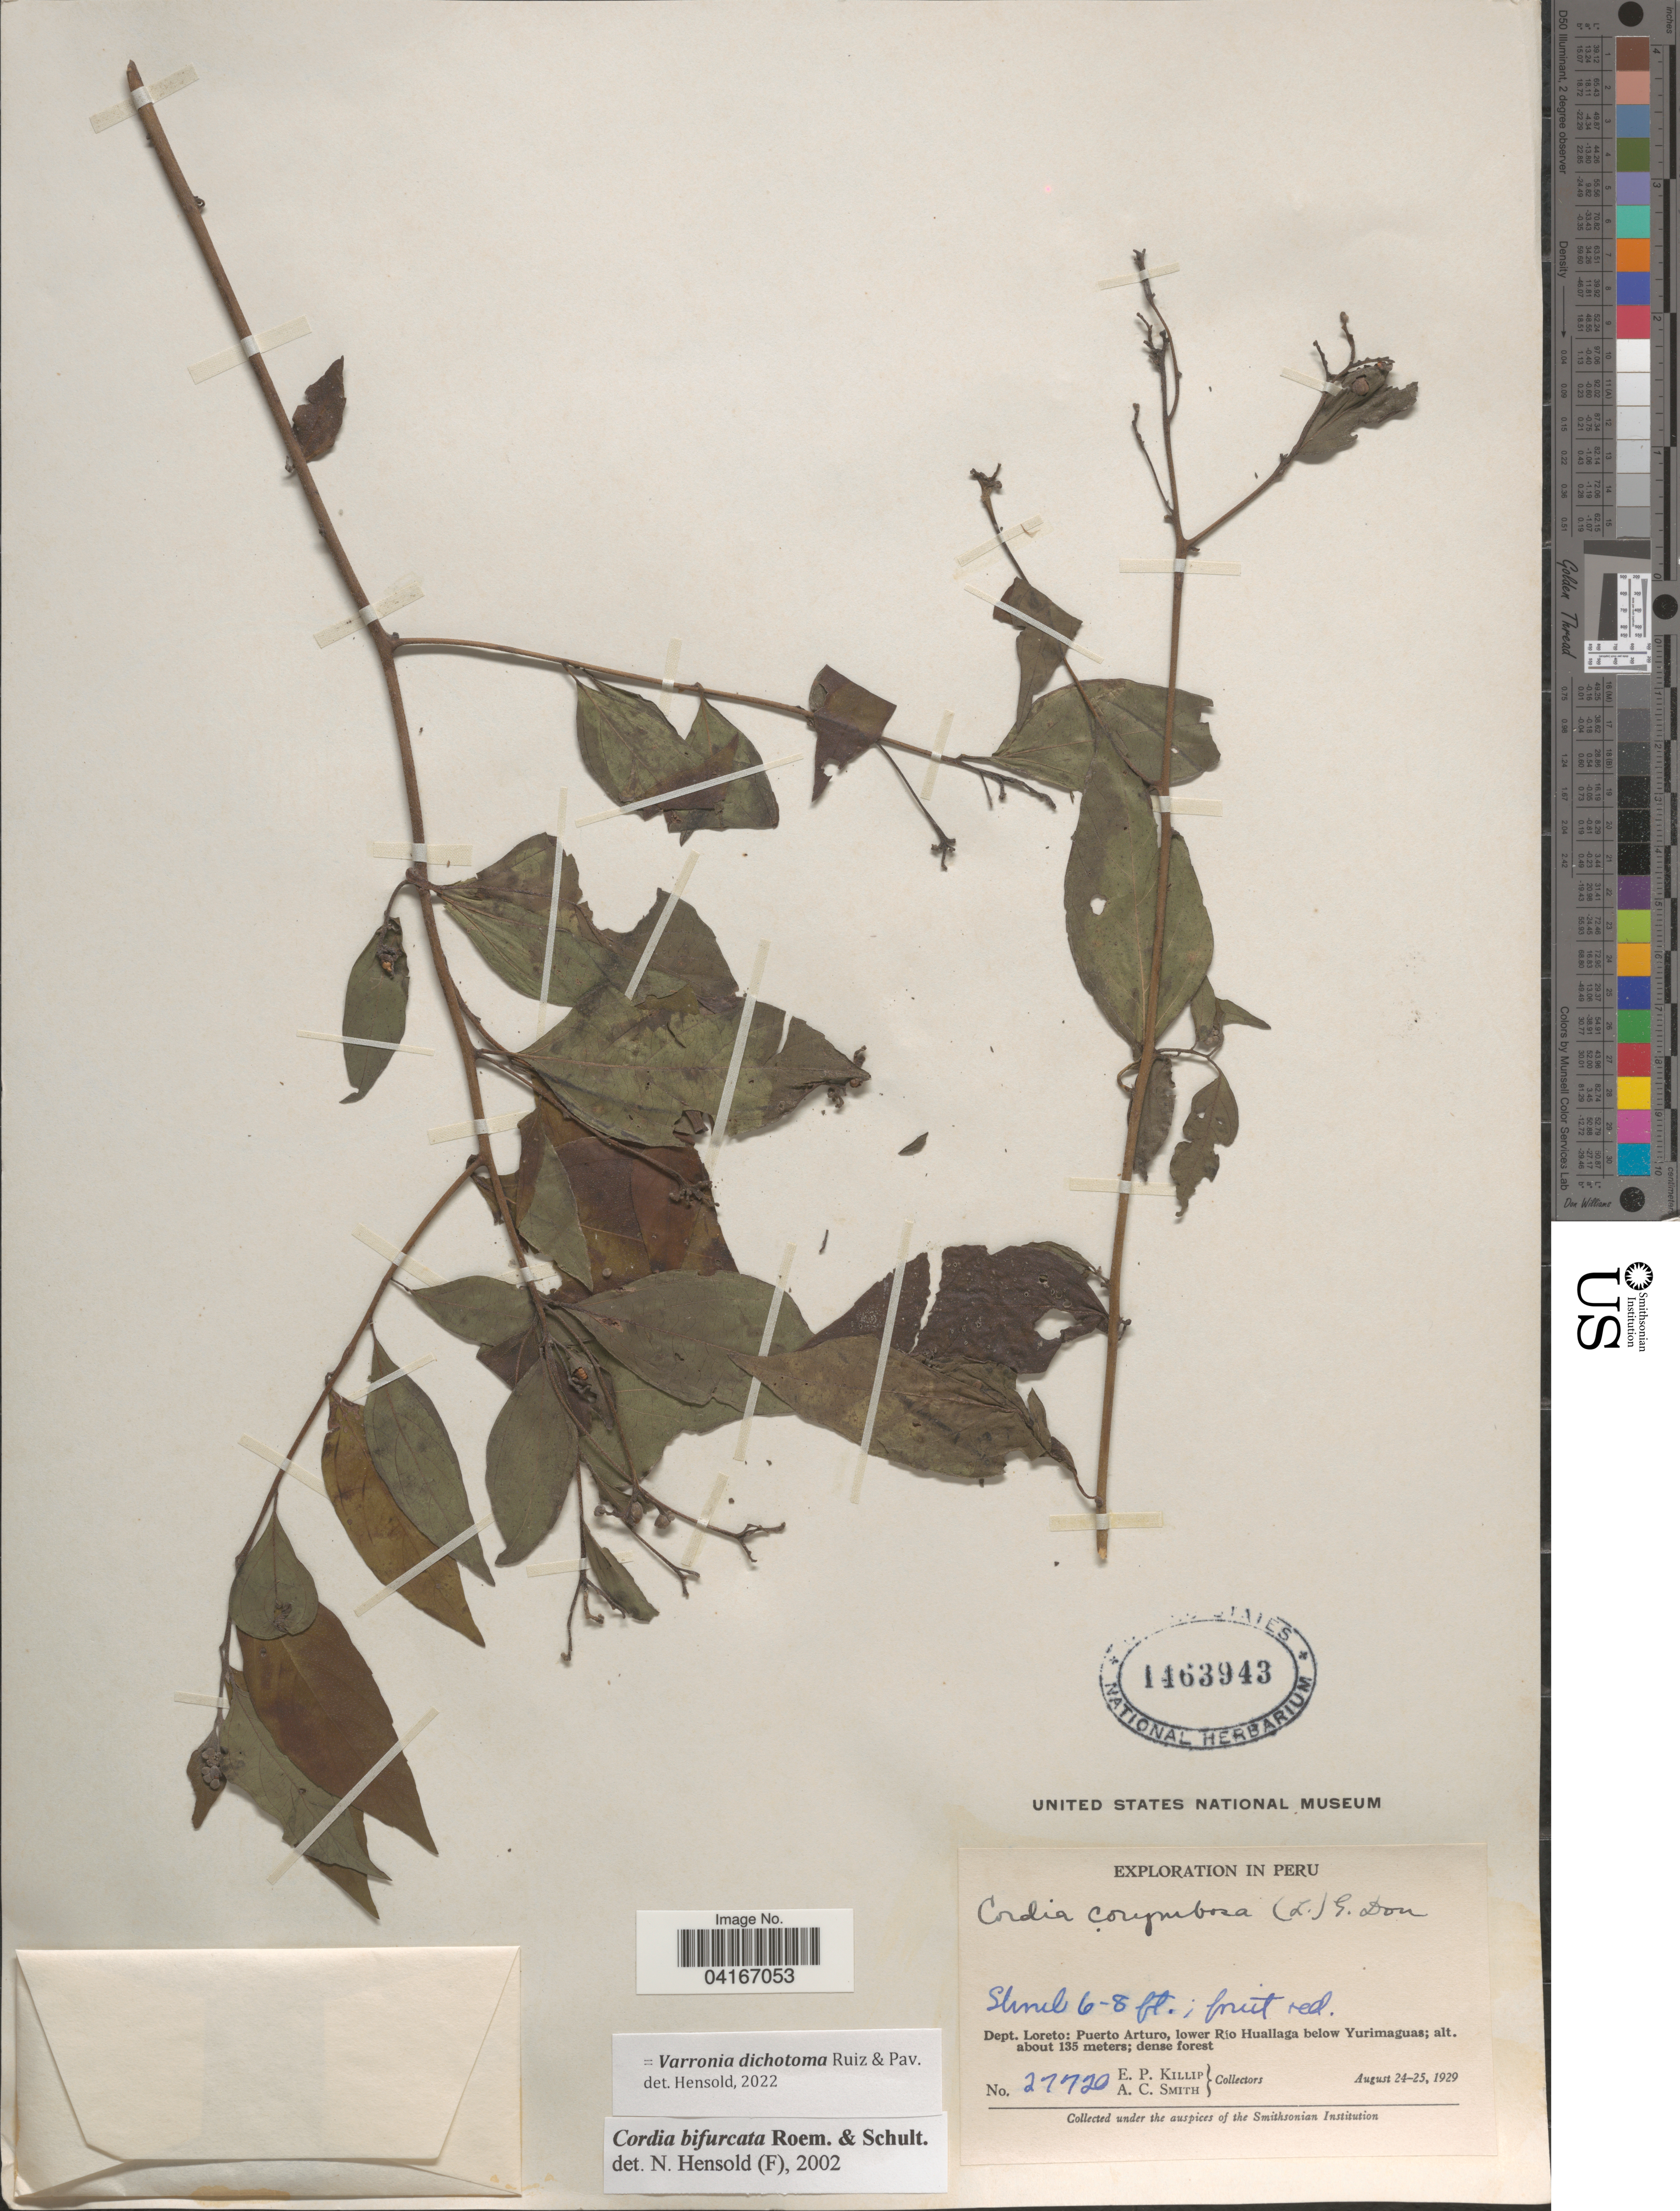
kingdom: Plantae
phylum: Tracheophyta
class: Magnoliopsida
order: Boraginales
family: Cordiaceae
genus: Varronia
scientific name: Varronia dichotoma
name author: Ruiz & Pav.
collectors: E. P. Killip & A. C. Smith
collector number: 27720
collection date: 1929-08-24/1929-08-25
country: Peru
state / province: Loreto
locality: Exploration in Peru. Dept. Loreto: Puerto Arturo, lower Río Huallaga below Yurimaguas.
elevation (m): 135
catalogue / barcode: US 1463943